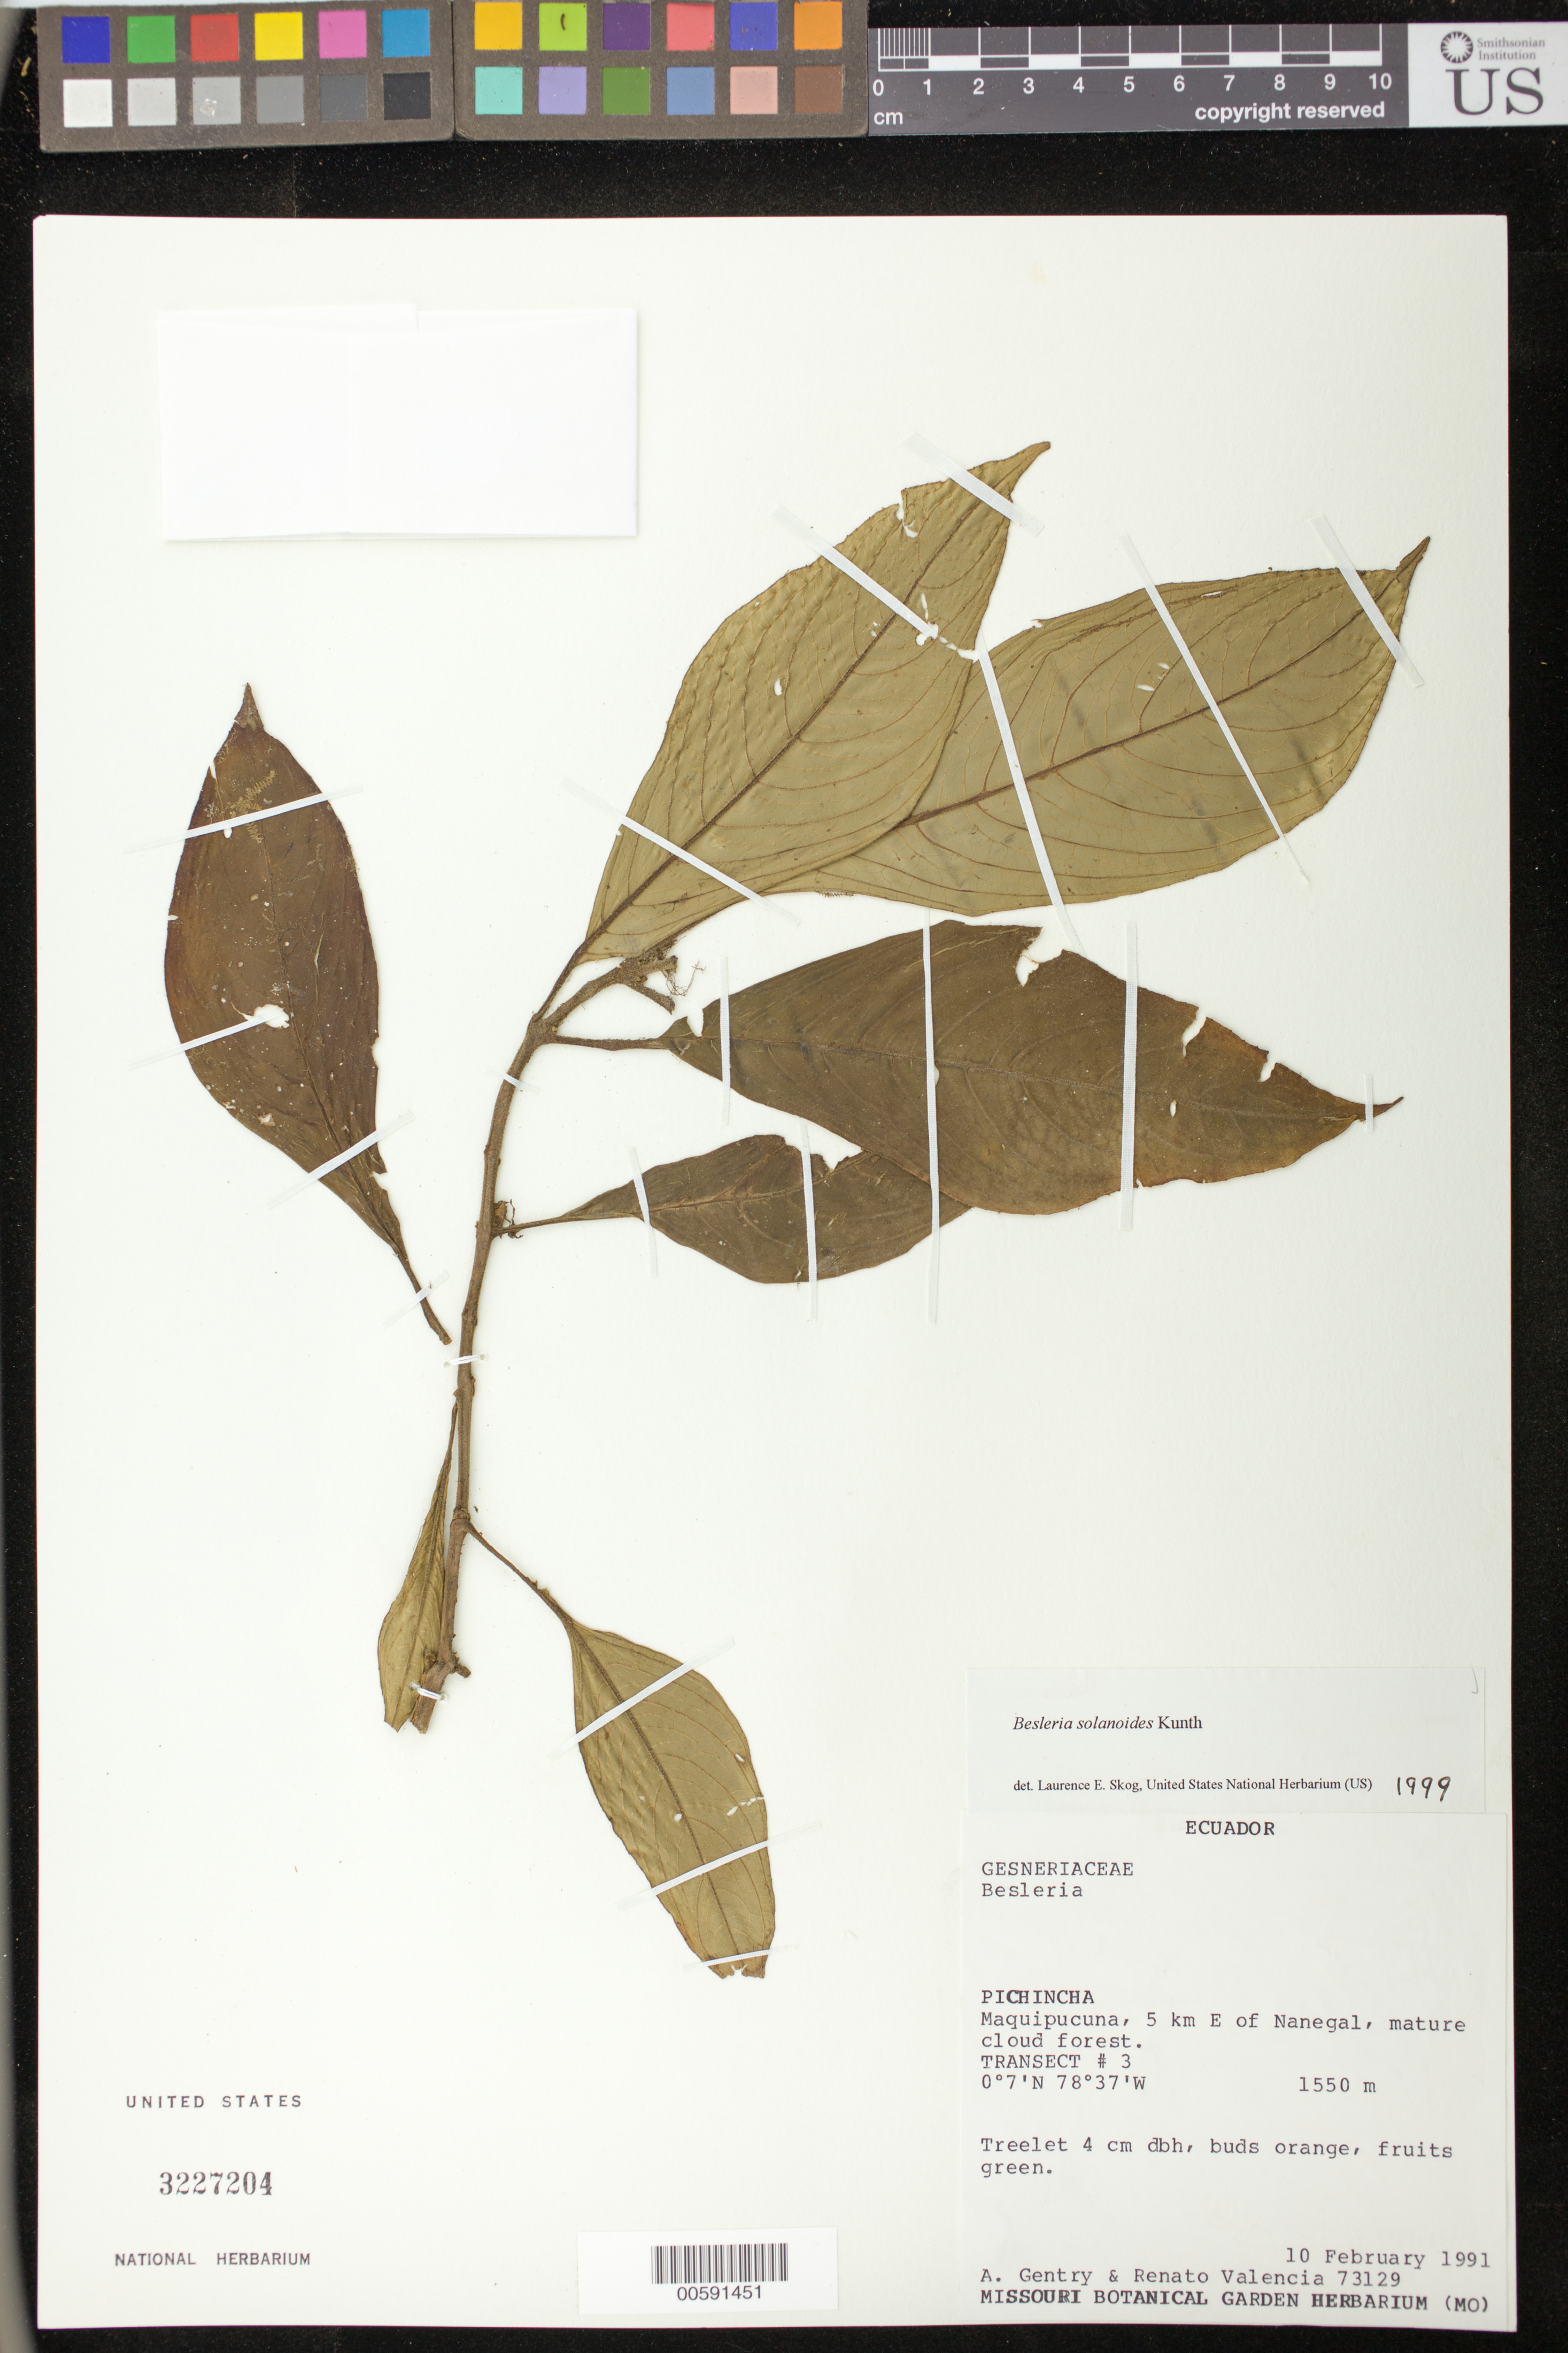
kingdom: Plantae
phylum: Tracheophyta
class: Magnoliopsida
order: Lamiales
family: Gesneriaceae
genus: Besleria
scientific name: Besleria solanoides var. solanoides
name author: Kunth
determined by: Skog, Laurence E.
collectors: A. H. Gentry & R. Valencia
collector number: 73129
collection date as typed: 10 Feb 1991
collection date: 1991-02-10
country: Ecuador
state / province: Pichincha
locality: Maquipucuna, 5 km E of Nanegal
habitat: mature cloud forest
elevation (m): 1550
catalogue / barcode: US 3227204